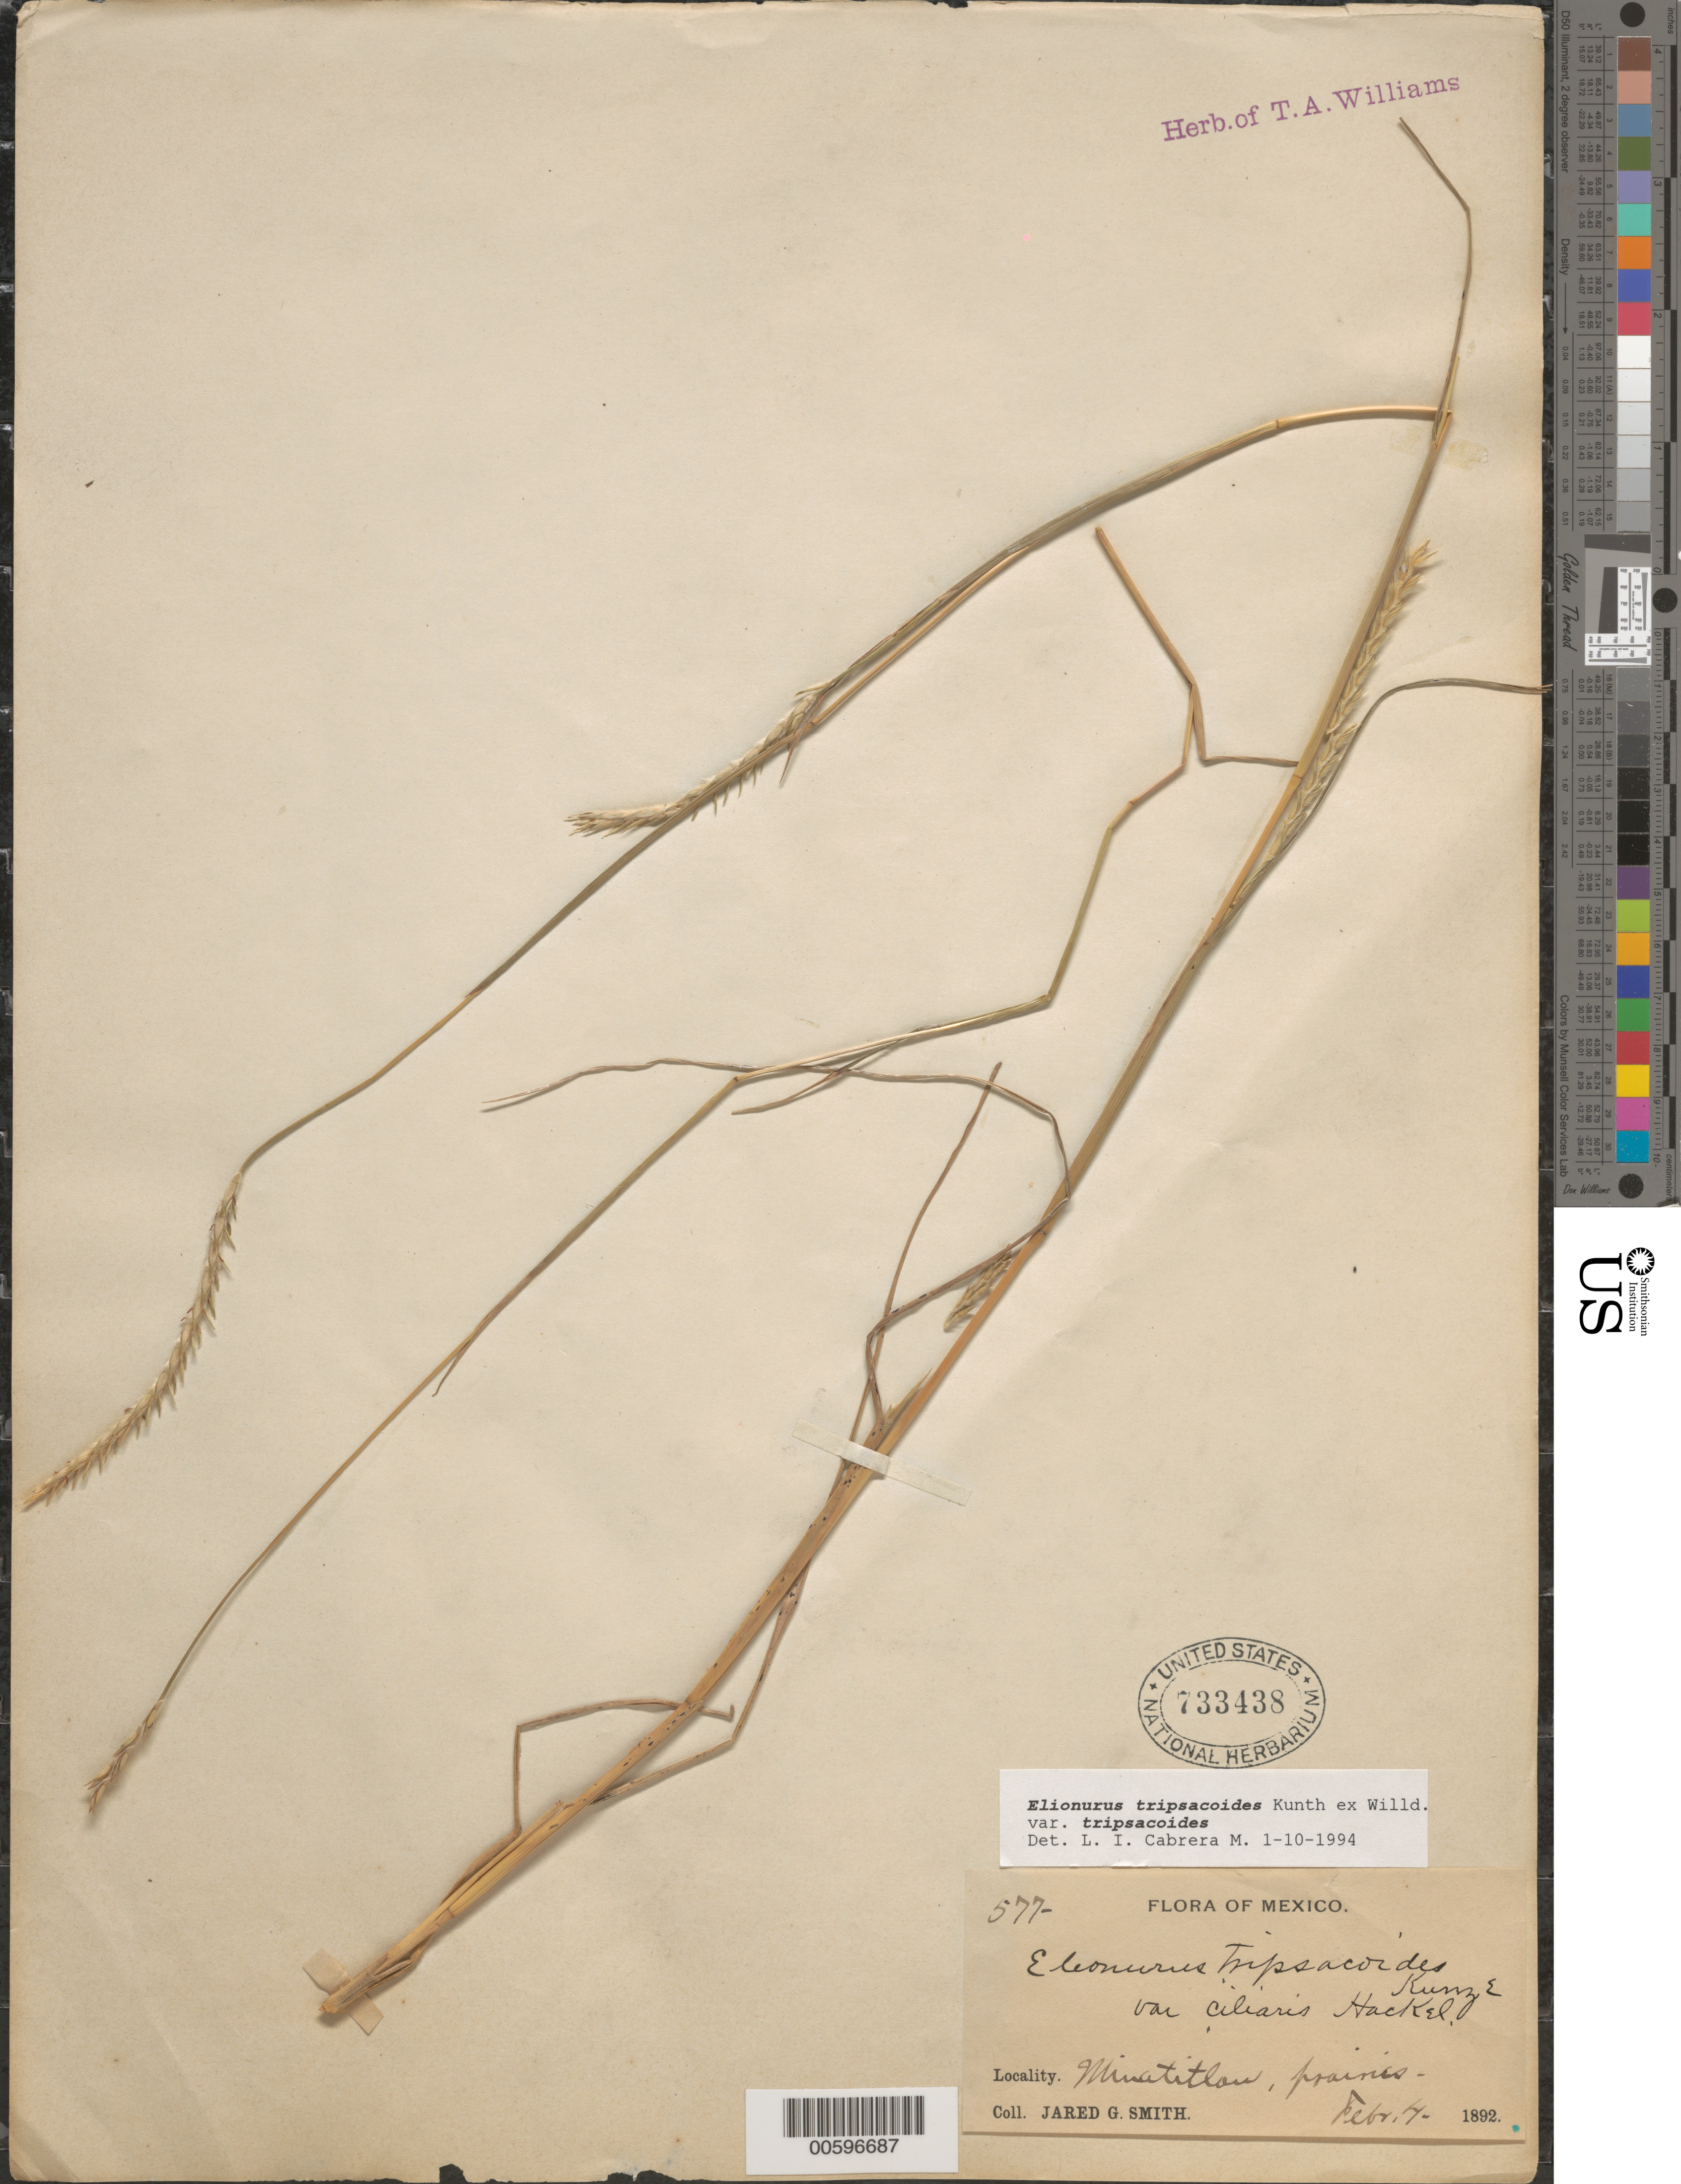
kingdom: Plantae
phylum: Tracheophyta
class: Liliopsida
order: Poales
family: Poaceae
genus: Elionurus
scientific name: Elionurus tripsacoides var. tripsacoides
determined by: Cabrera M., L. I.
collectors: J. G. Smith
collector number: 577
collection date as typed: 4 Feb 1892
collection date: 1892-02-04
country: Mexico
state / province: Veracruz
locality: Minatitlán.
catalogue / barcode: US 733438